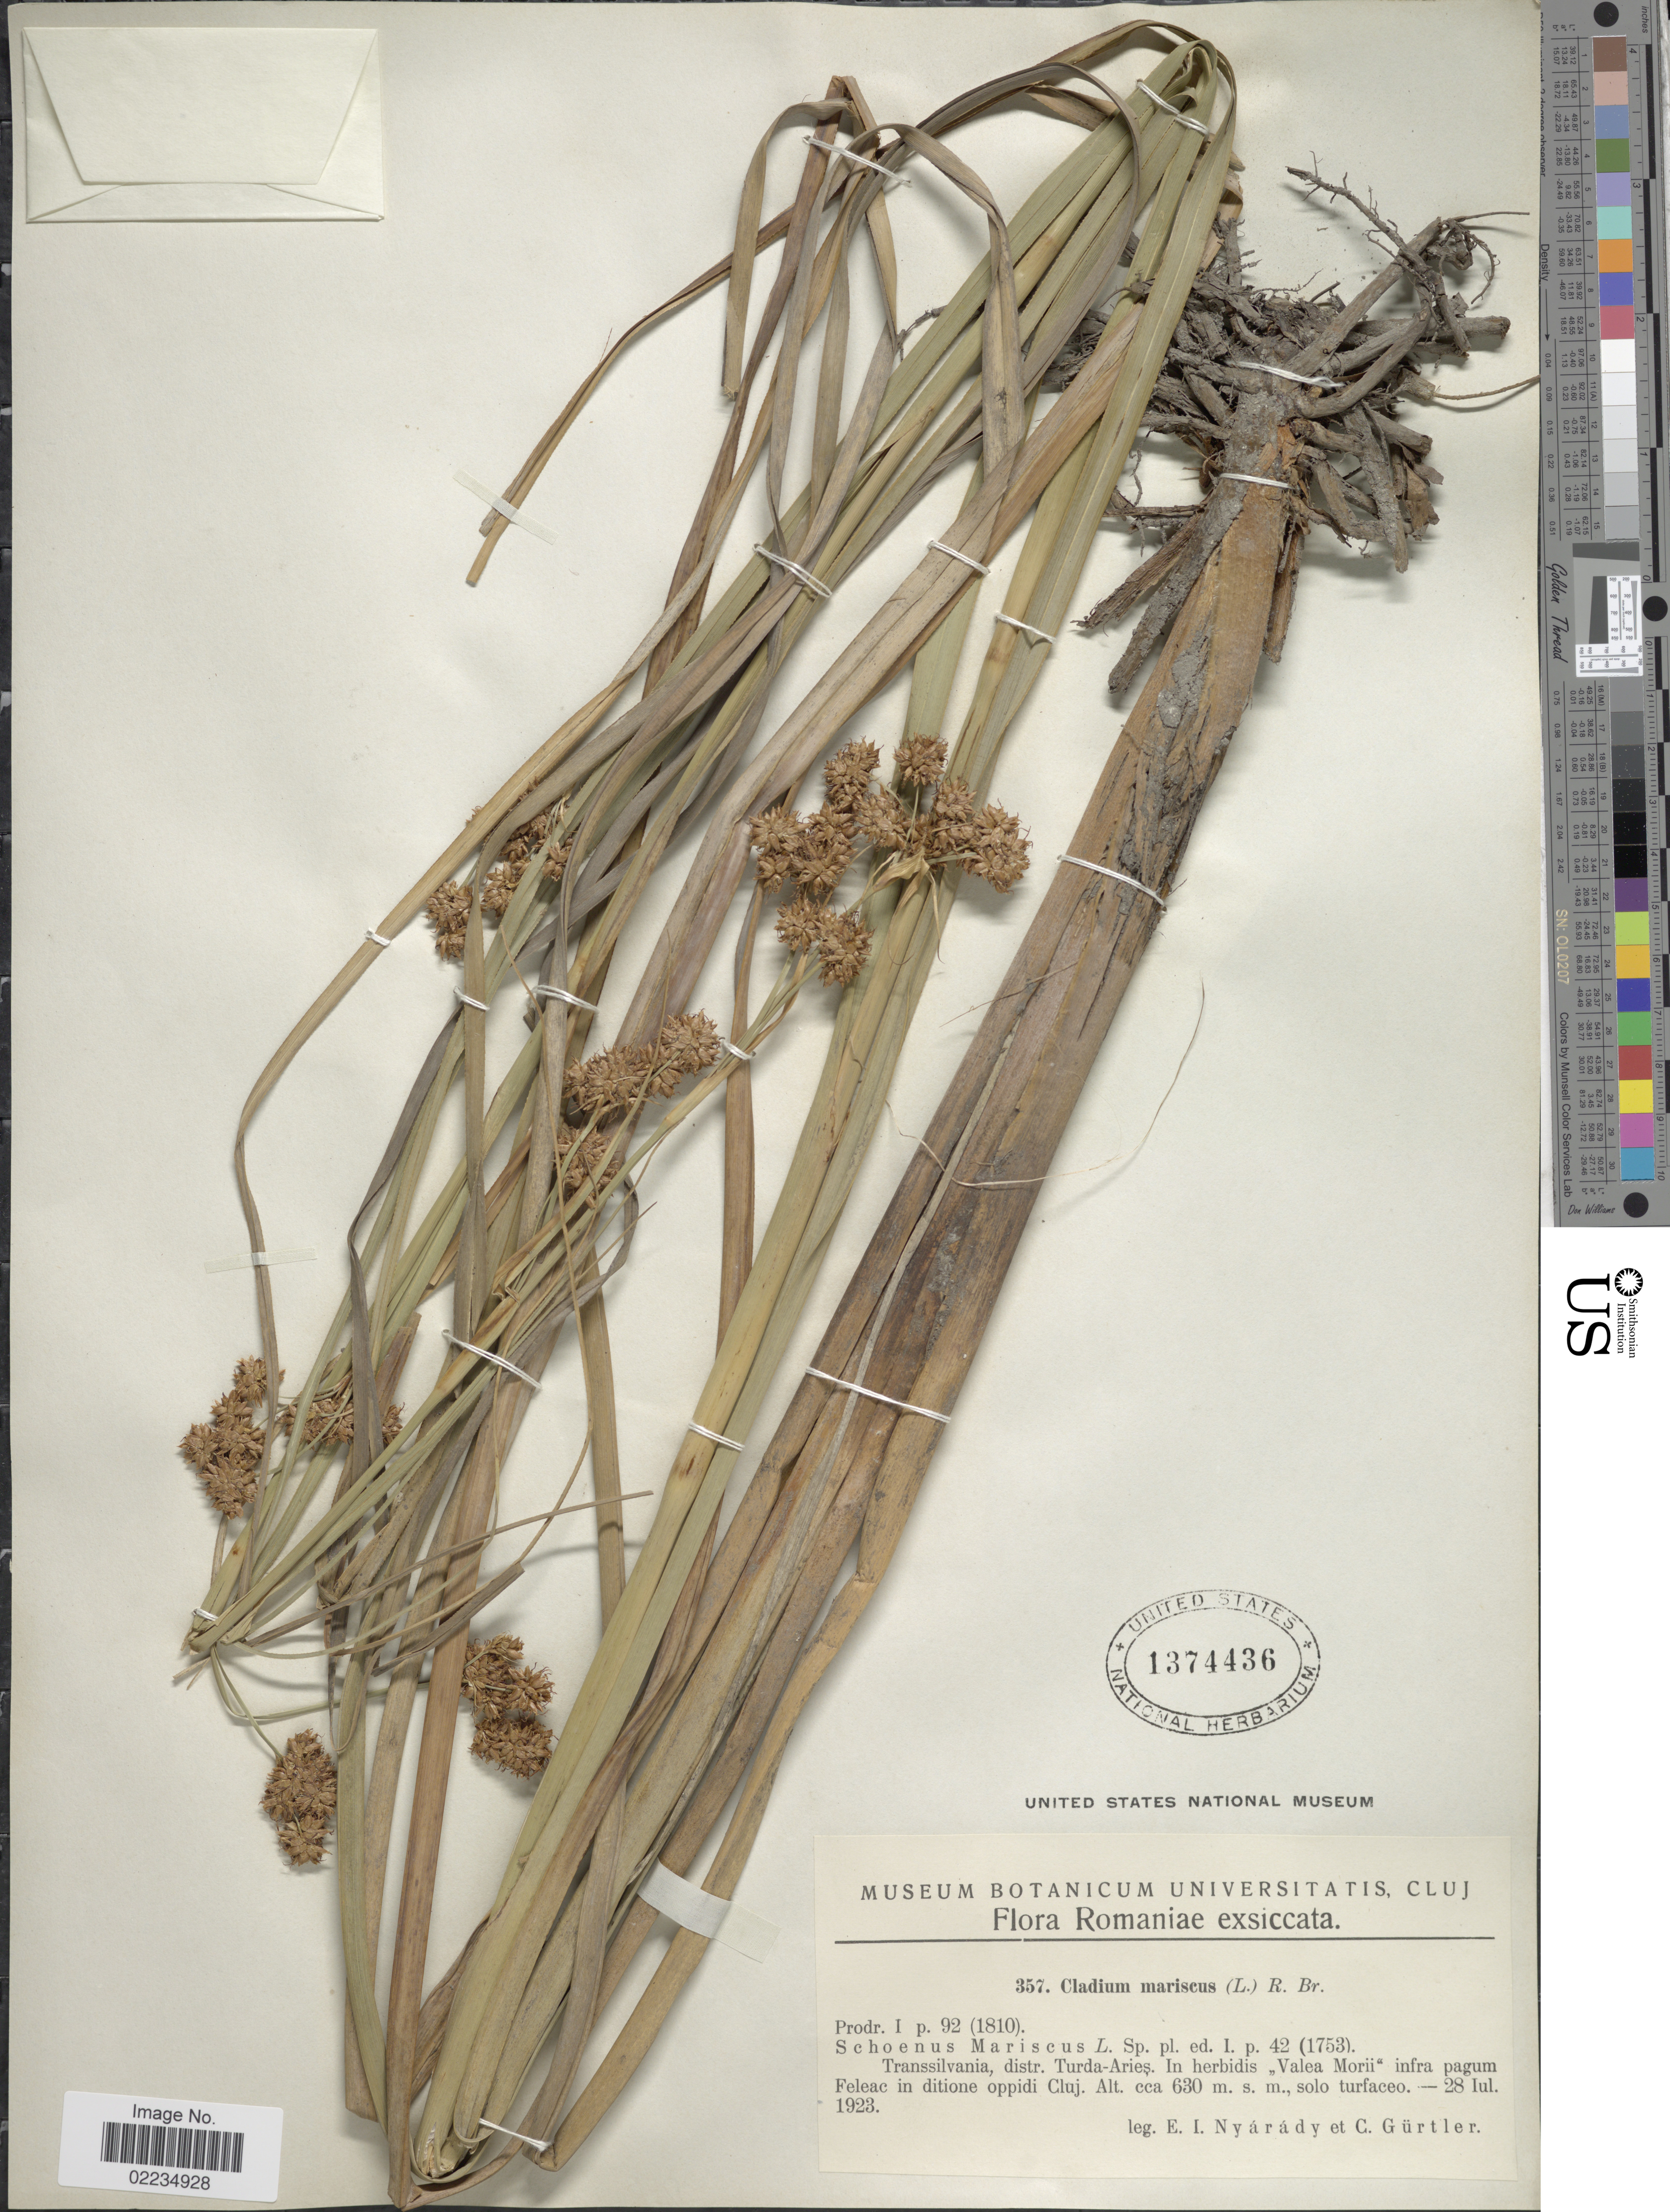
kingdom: Plantae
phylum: Tracheophyta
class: Liliopsida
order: Poales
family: Cyperaceae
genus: Cladium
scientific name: Cladium mariscus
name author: (L.) Pohl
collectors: E. Nyárády & G. Gurtler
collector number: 357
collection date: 1923-07-28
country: Romania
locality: Romaniae, Transsilvania, distr. Turda-Aries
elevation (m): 630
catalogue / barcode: US 1374436